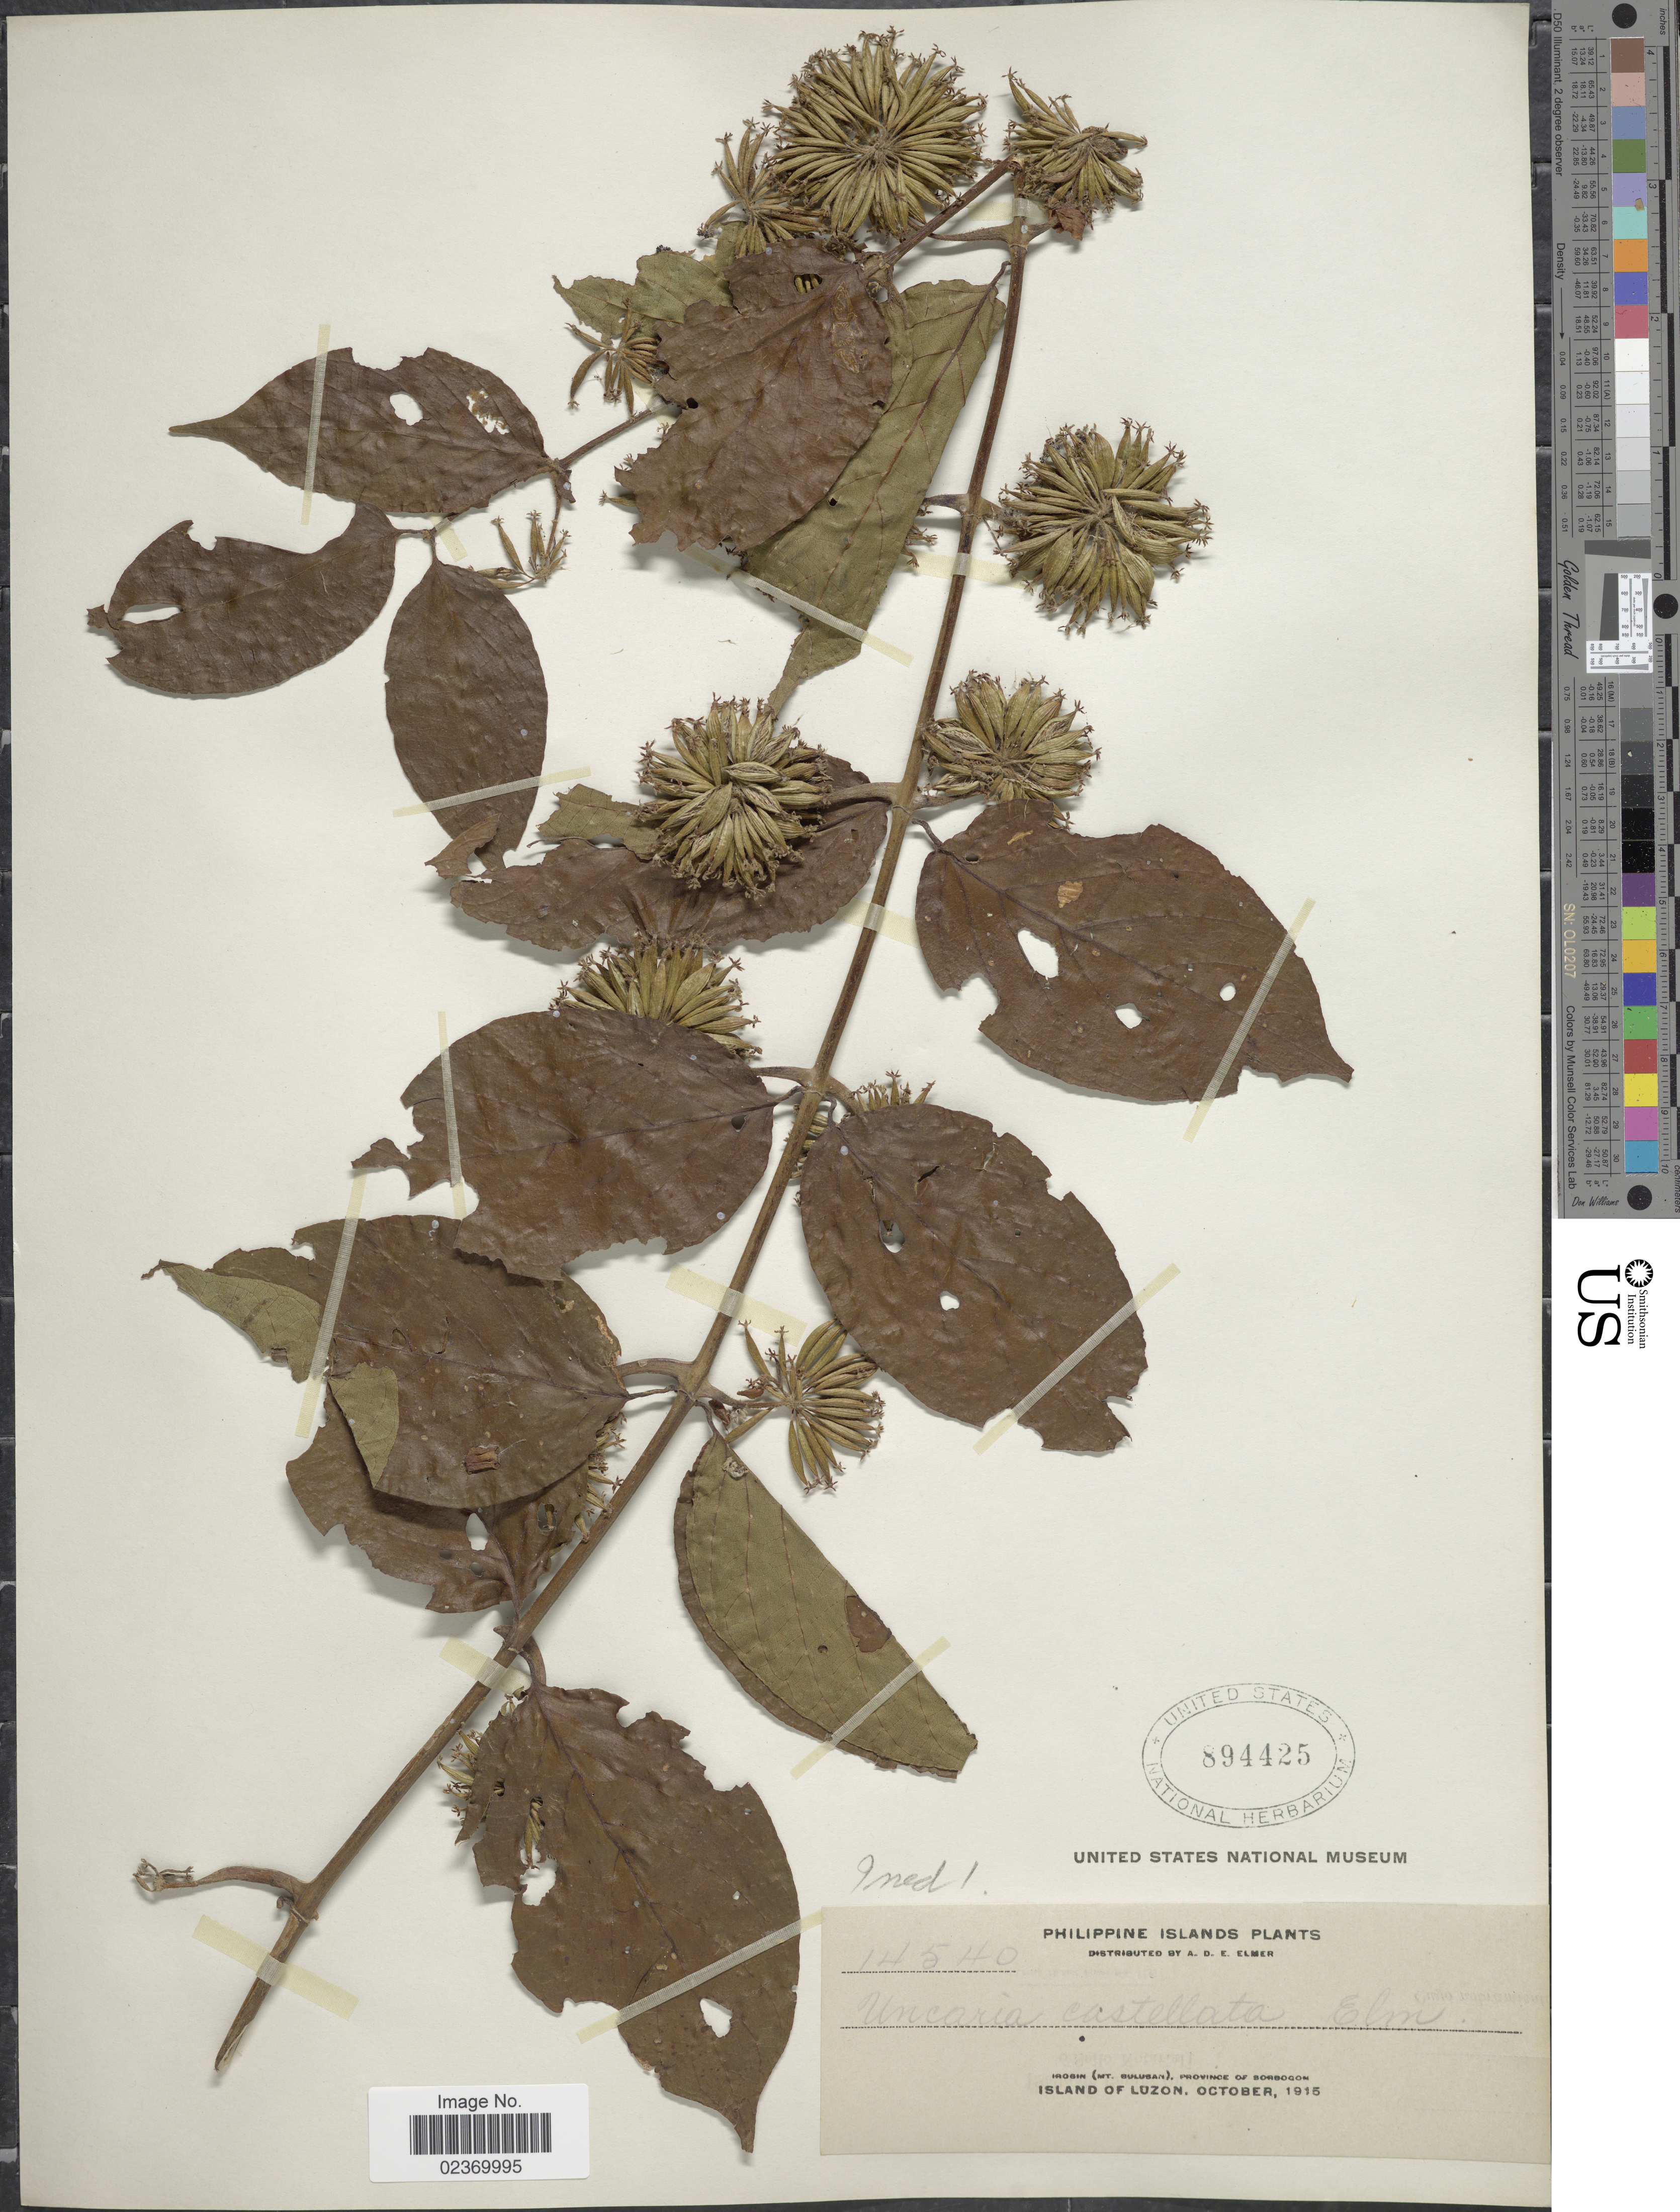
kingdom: Plantae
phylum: Tracheophyta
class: Magnoliopsida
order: Gentianales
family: Rubiaceae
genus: Uncaria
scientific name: Uncaria sp.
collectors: A. D. E. Elmer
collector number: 14540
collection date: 1915-10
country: Philippines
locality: Philippine Islands, Irosin (Mt Bulusan), Province of Sorsogon, Island of Luzon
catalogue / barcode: US 894425